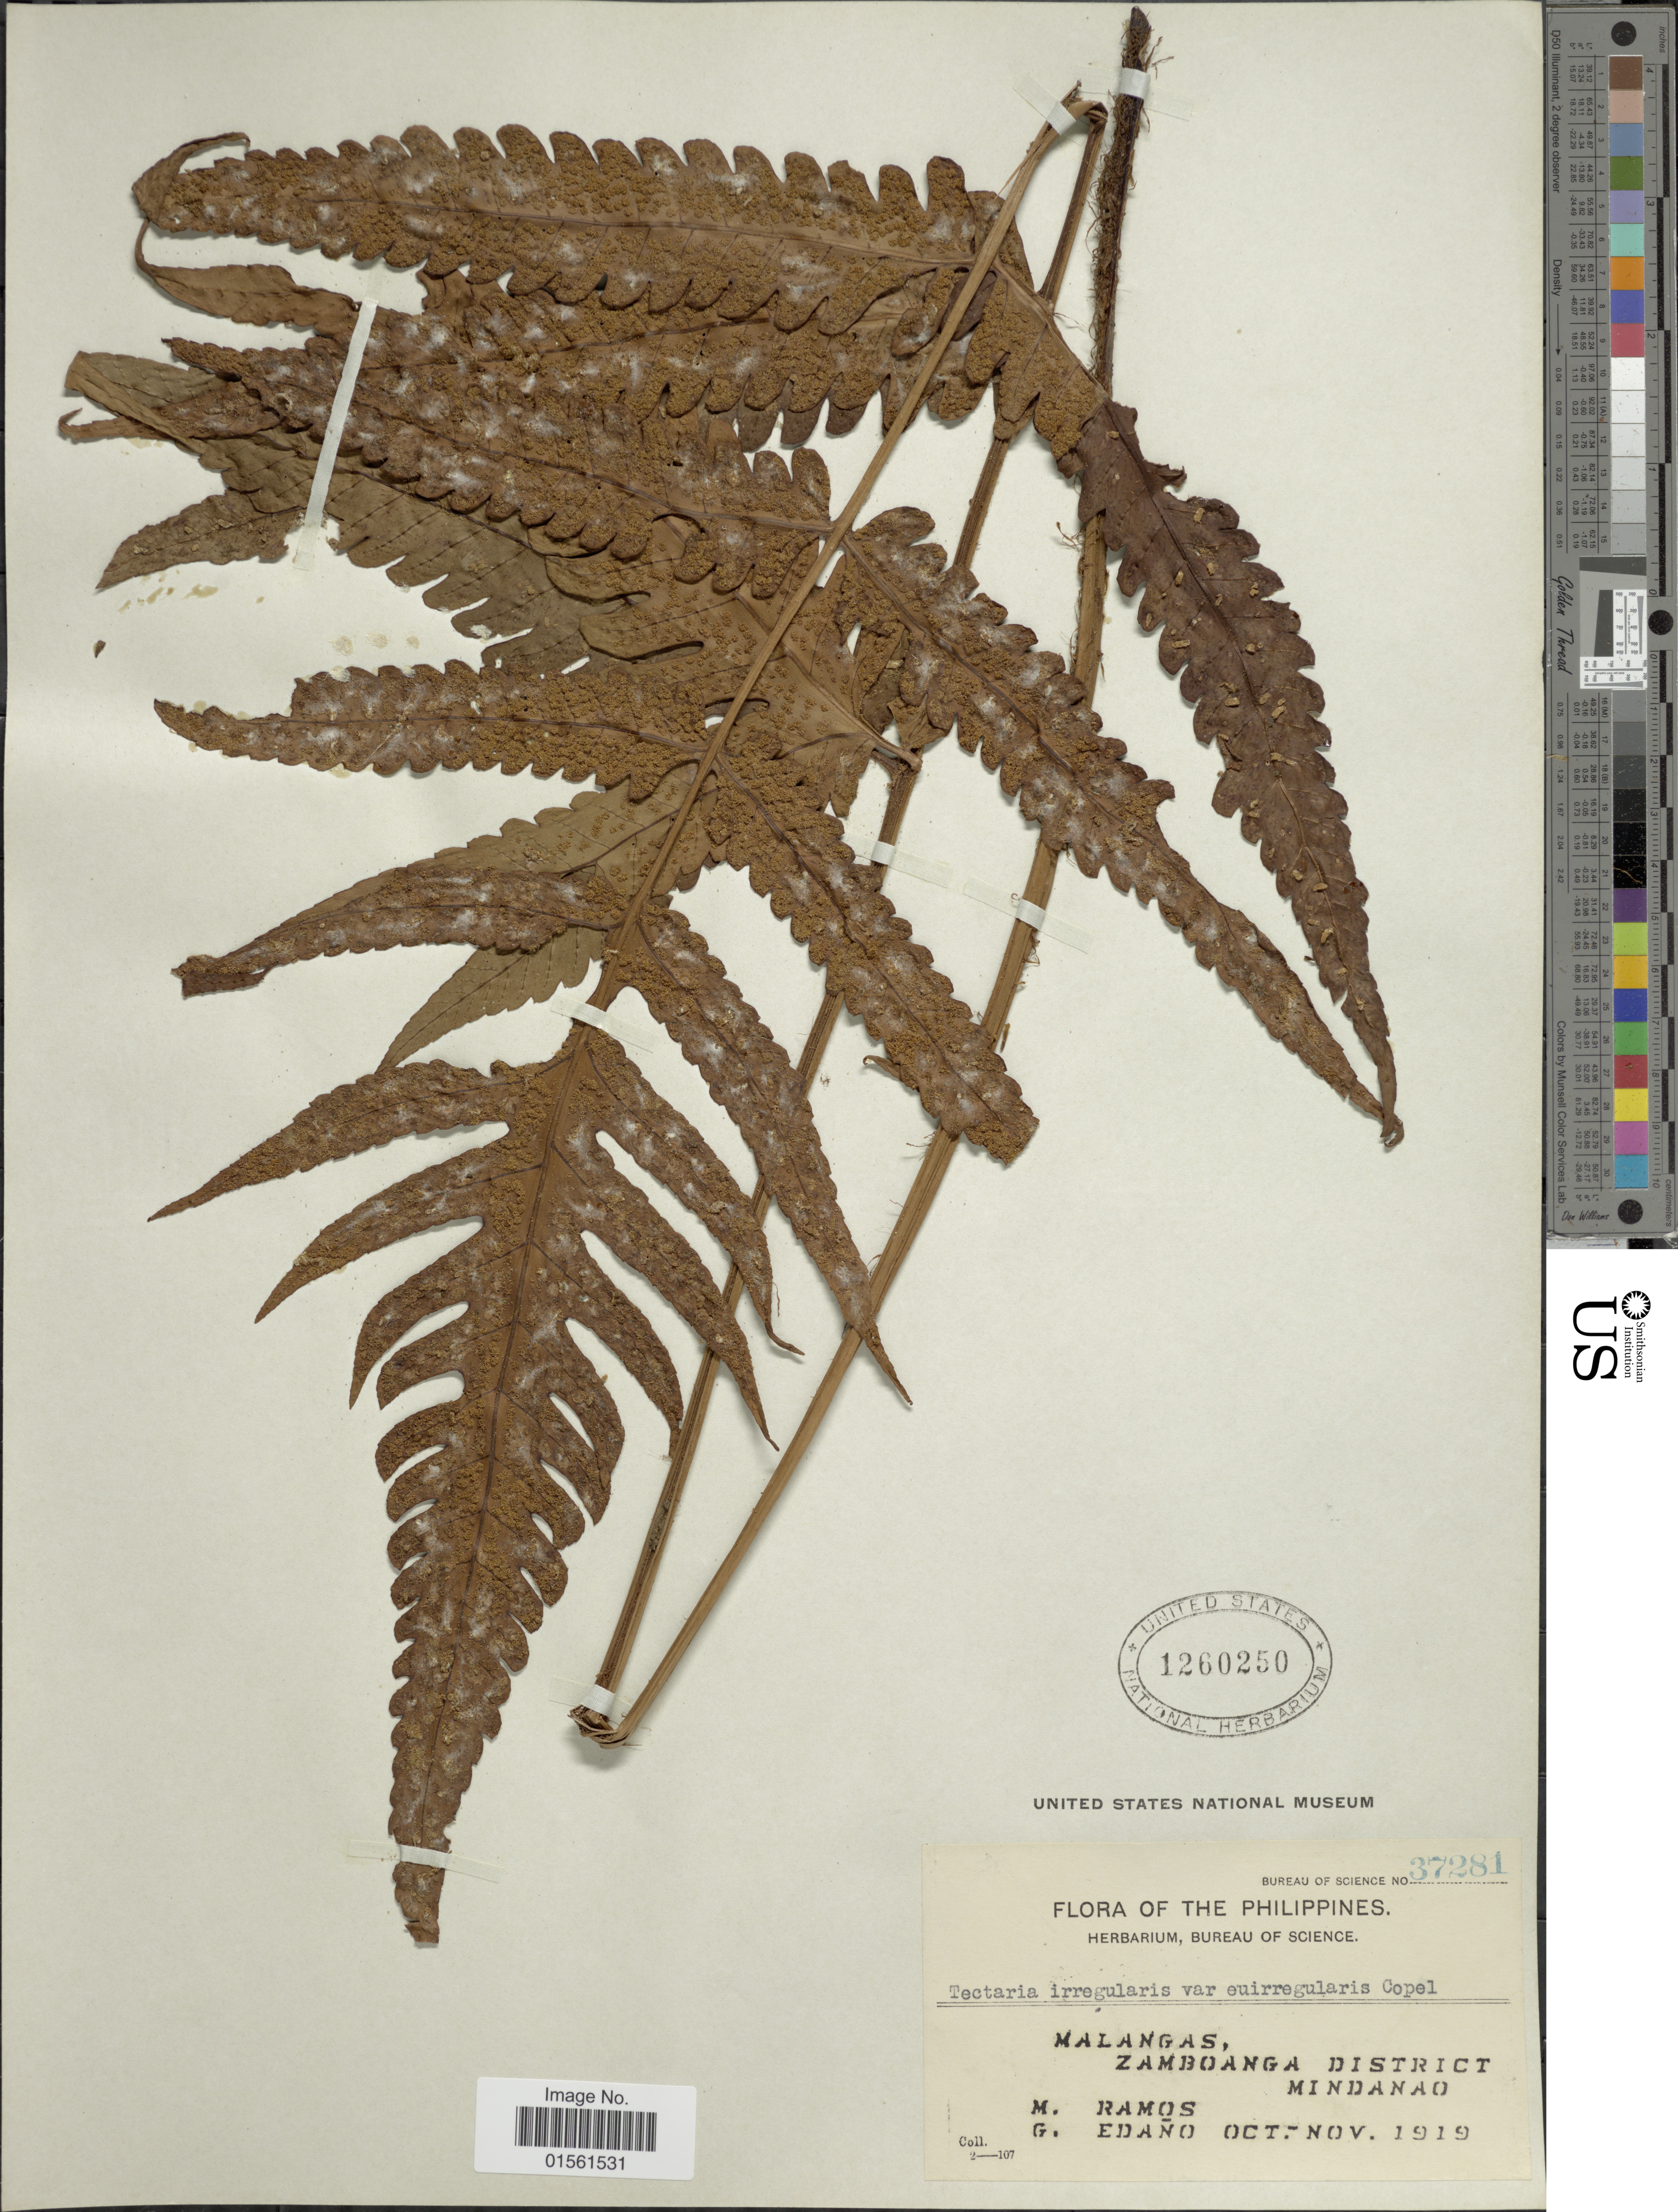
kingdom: Plantae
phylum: Tracheophyta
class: Polypodiopsida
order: Polypodiales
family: Dryopteridaceae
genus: Pleocnemia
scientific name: Pleocnemia brongniartii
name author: (Bory) Holttum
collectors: M. Ramos & G. Edaño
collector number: Bureau of Science 37281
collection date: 1919-10/1919-11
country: Philippines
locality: Malangas, Zamboanga District, Mindanao.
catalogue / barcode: US 1260250